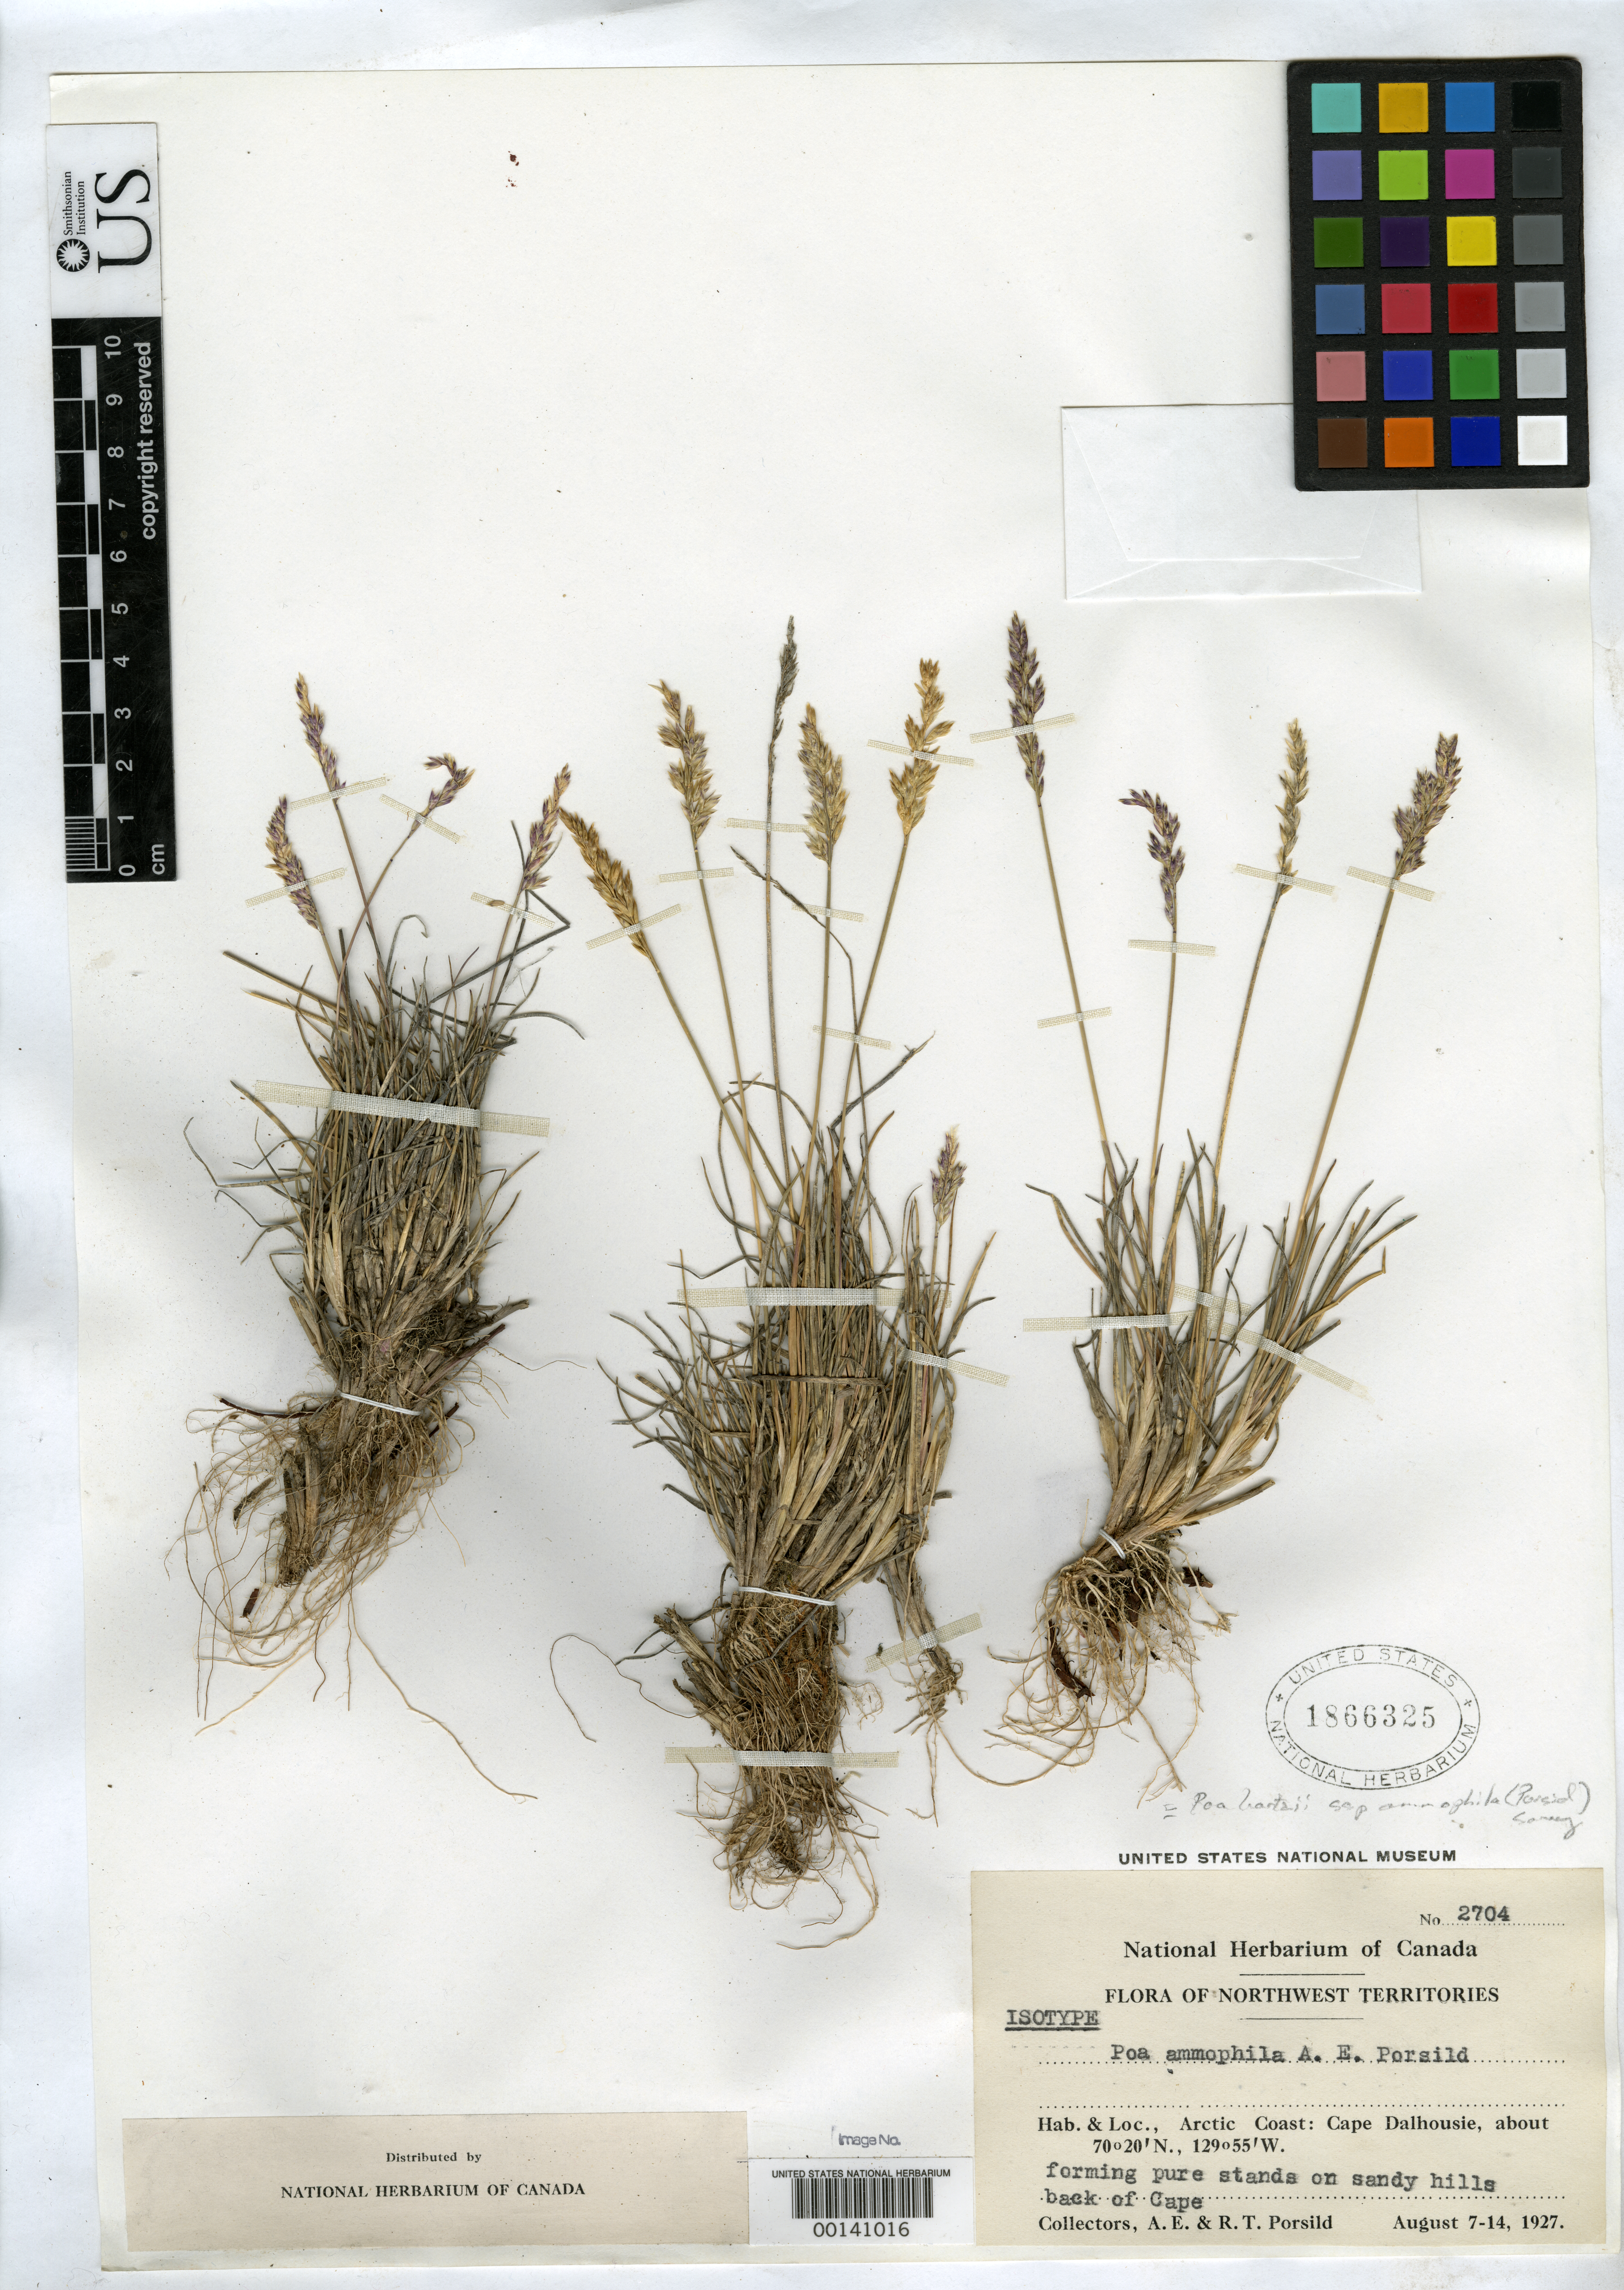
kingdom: Plantae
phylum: Tracheophyta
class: Liliopsida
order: Poales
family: Poaceae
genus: Poa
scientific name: Poa ammophila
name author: A.E. Porsild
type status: Isotype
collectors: A. E. Porsild & R. T. Porsild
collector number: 2704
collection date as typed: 07 Aug 1927 to 14 Aug 1927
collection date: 1927-08-07/1927-08-14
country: Canada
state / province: Northwest Territories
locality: Arctic Coast, Cape Dalhousie.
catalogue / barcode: US 1866325